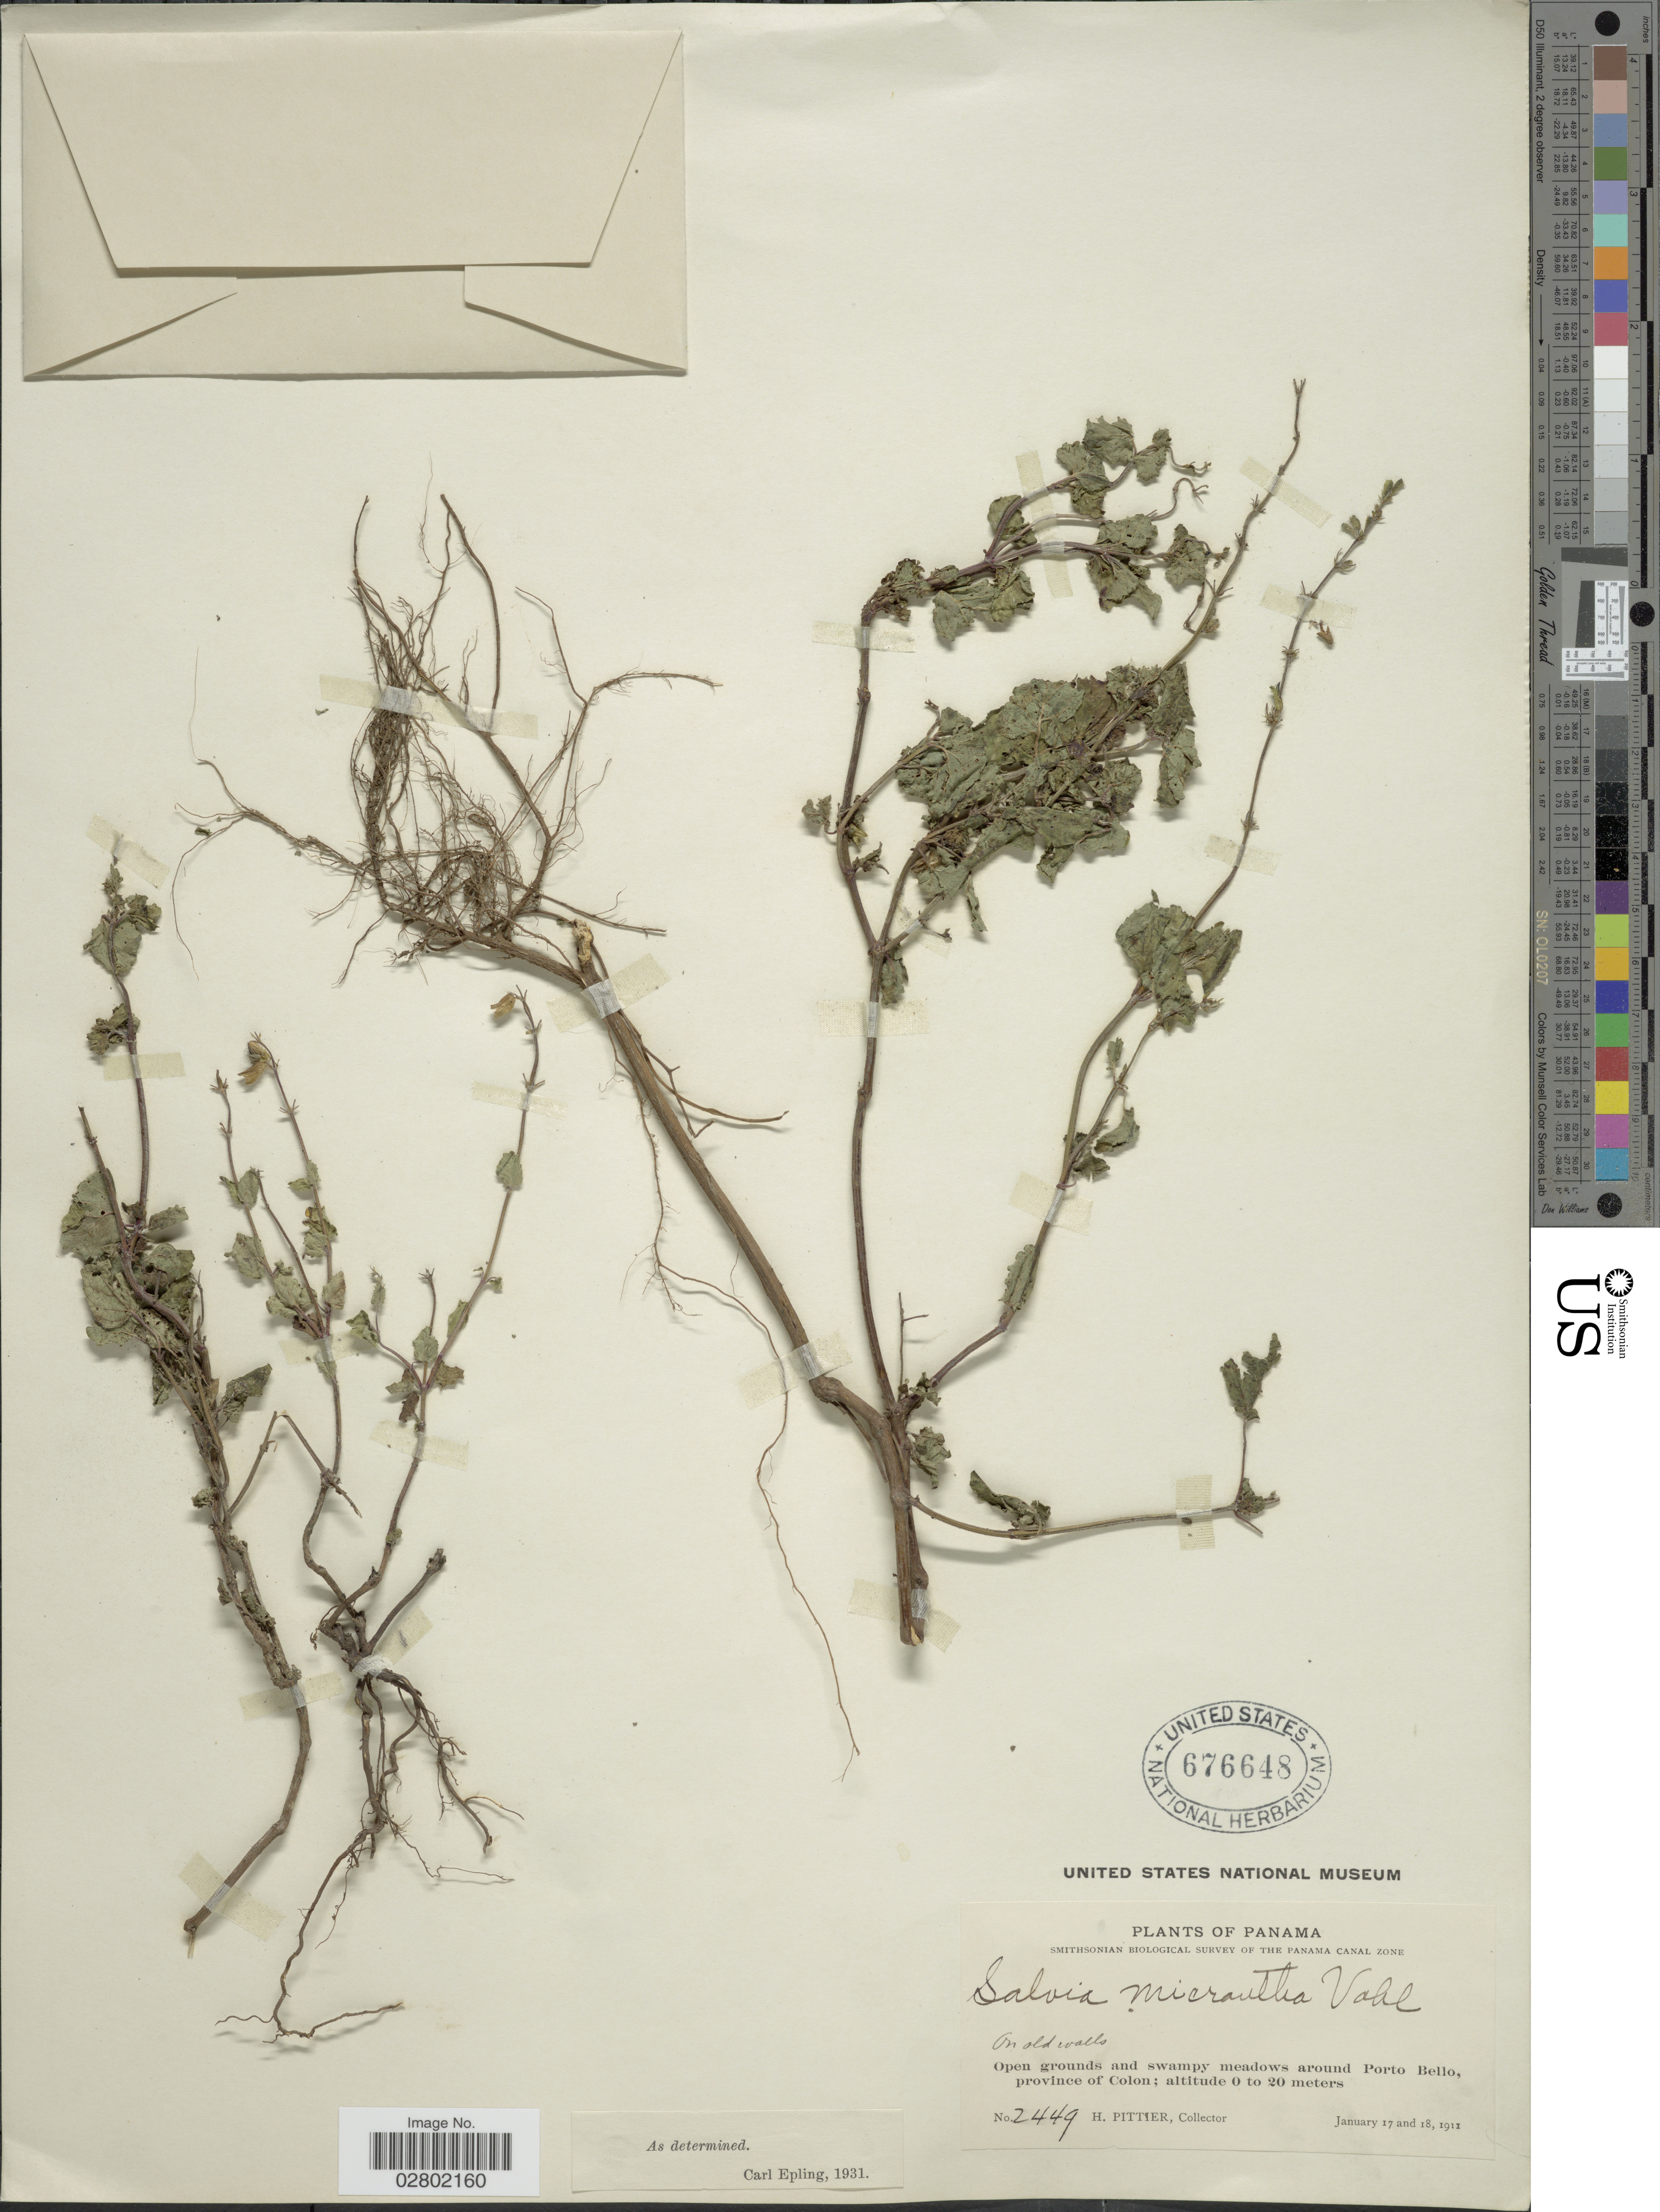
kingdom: Plantae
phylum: Tracheophyta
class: Magnoliopsida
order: Lamiales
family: Lamiaceae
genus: Salvia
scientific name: Salvia micrantha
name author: Vahl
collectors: H. F. Pittier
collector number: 2449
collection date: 1911-01-17/1911-01-18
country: Panama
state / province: Colón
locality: Around Porto Bello.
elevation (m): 0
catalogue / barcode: US 676648